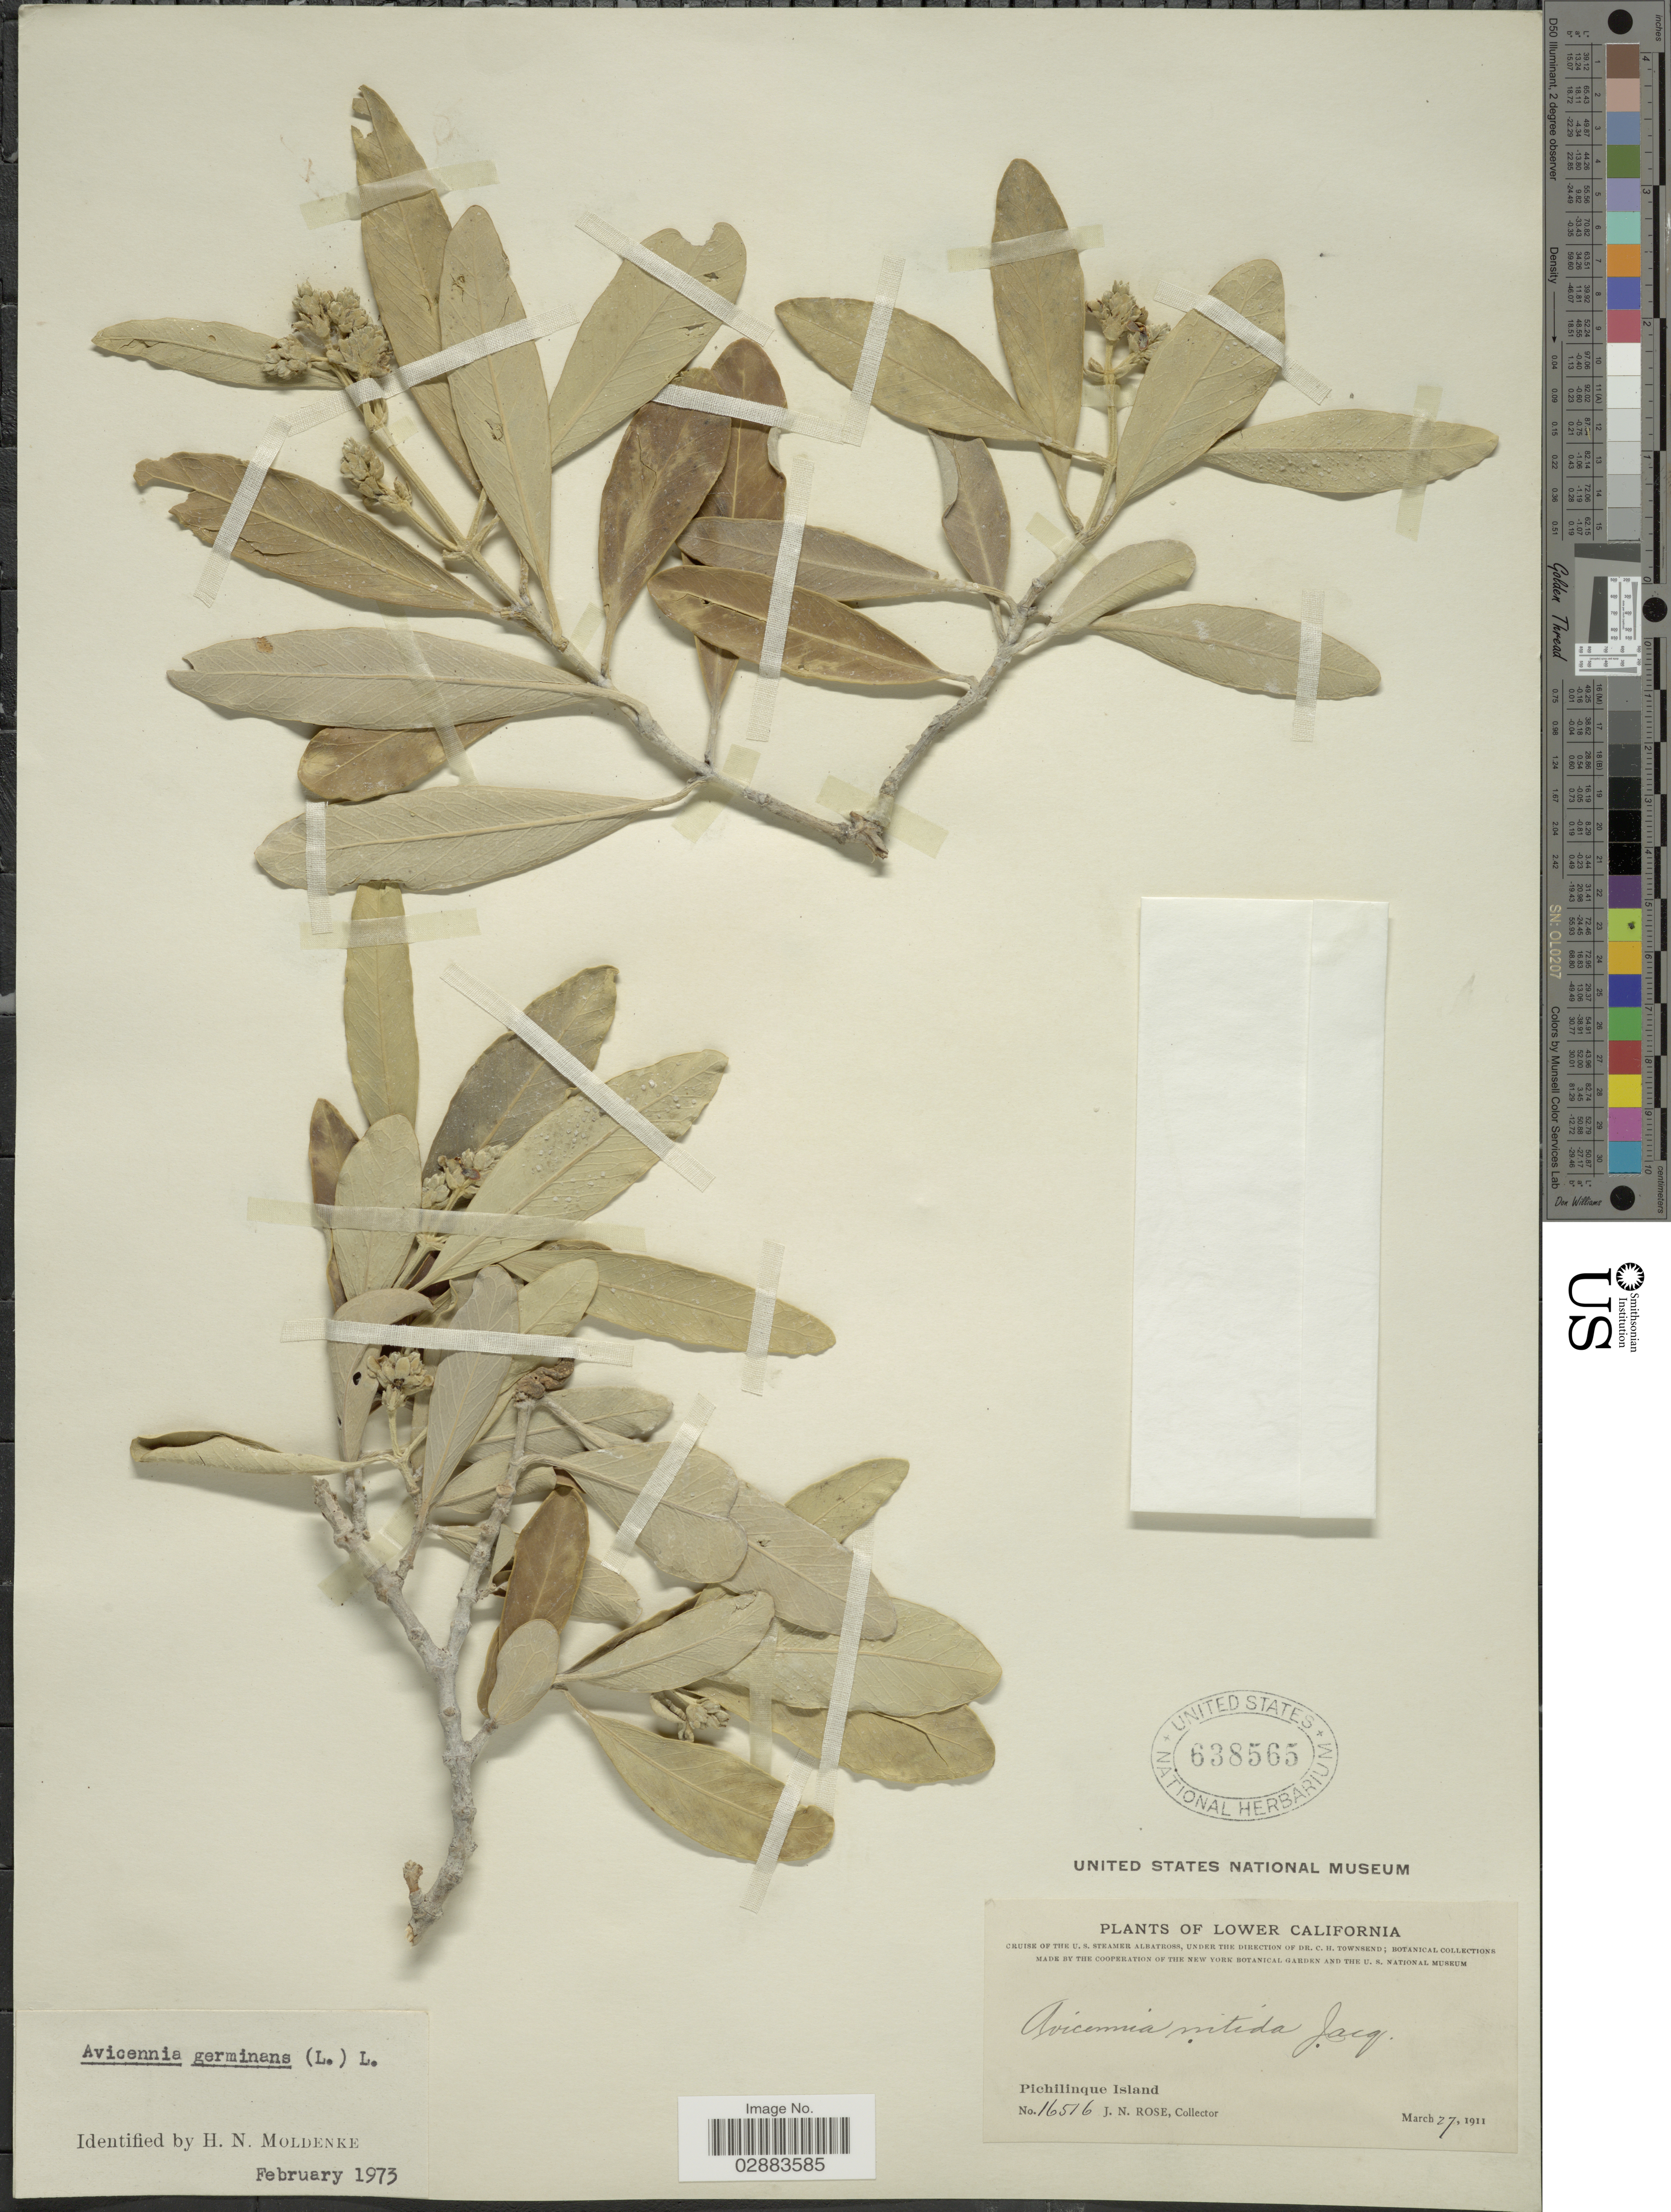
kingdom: Plantae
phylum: Tracheophyta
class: Magnoliopsida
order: Lamiales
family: Acanthaceae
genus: Avicennia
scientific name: Avicennia germinans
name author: (L.) L.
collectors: J. N. Rose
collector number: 16516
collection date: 1911-03-27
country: Mexico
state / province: Baja California Sur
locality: Lower California. Pichilinque Island.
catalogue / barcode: US 638565